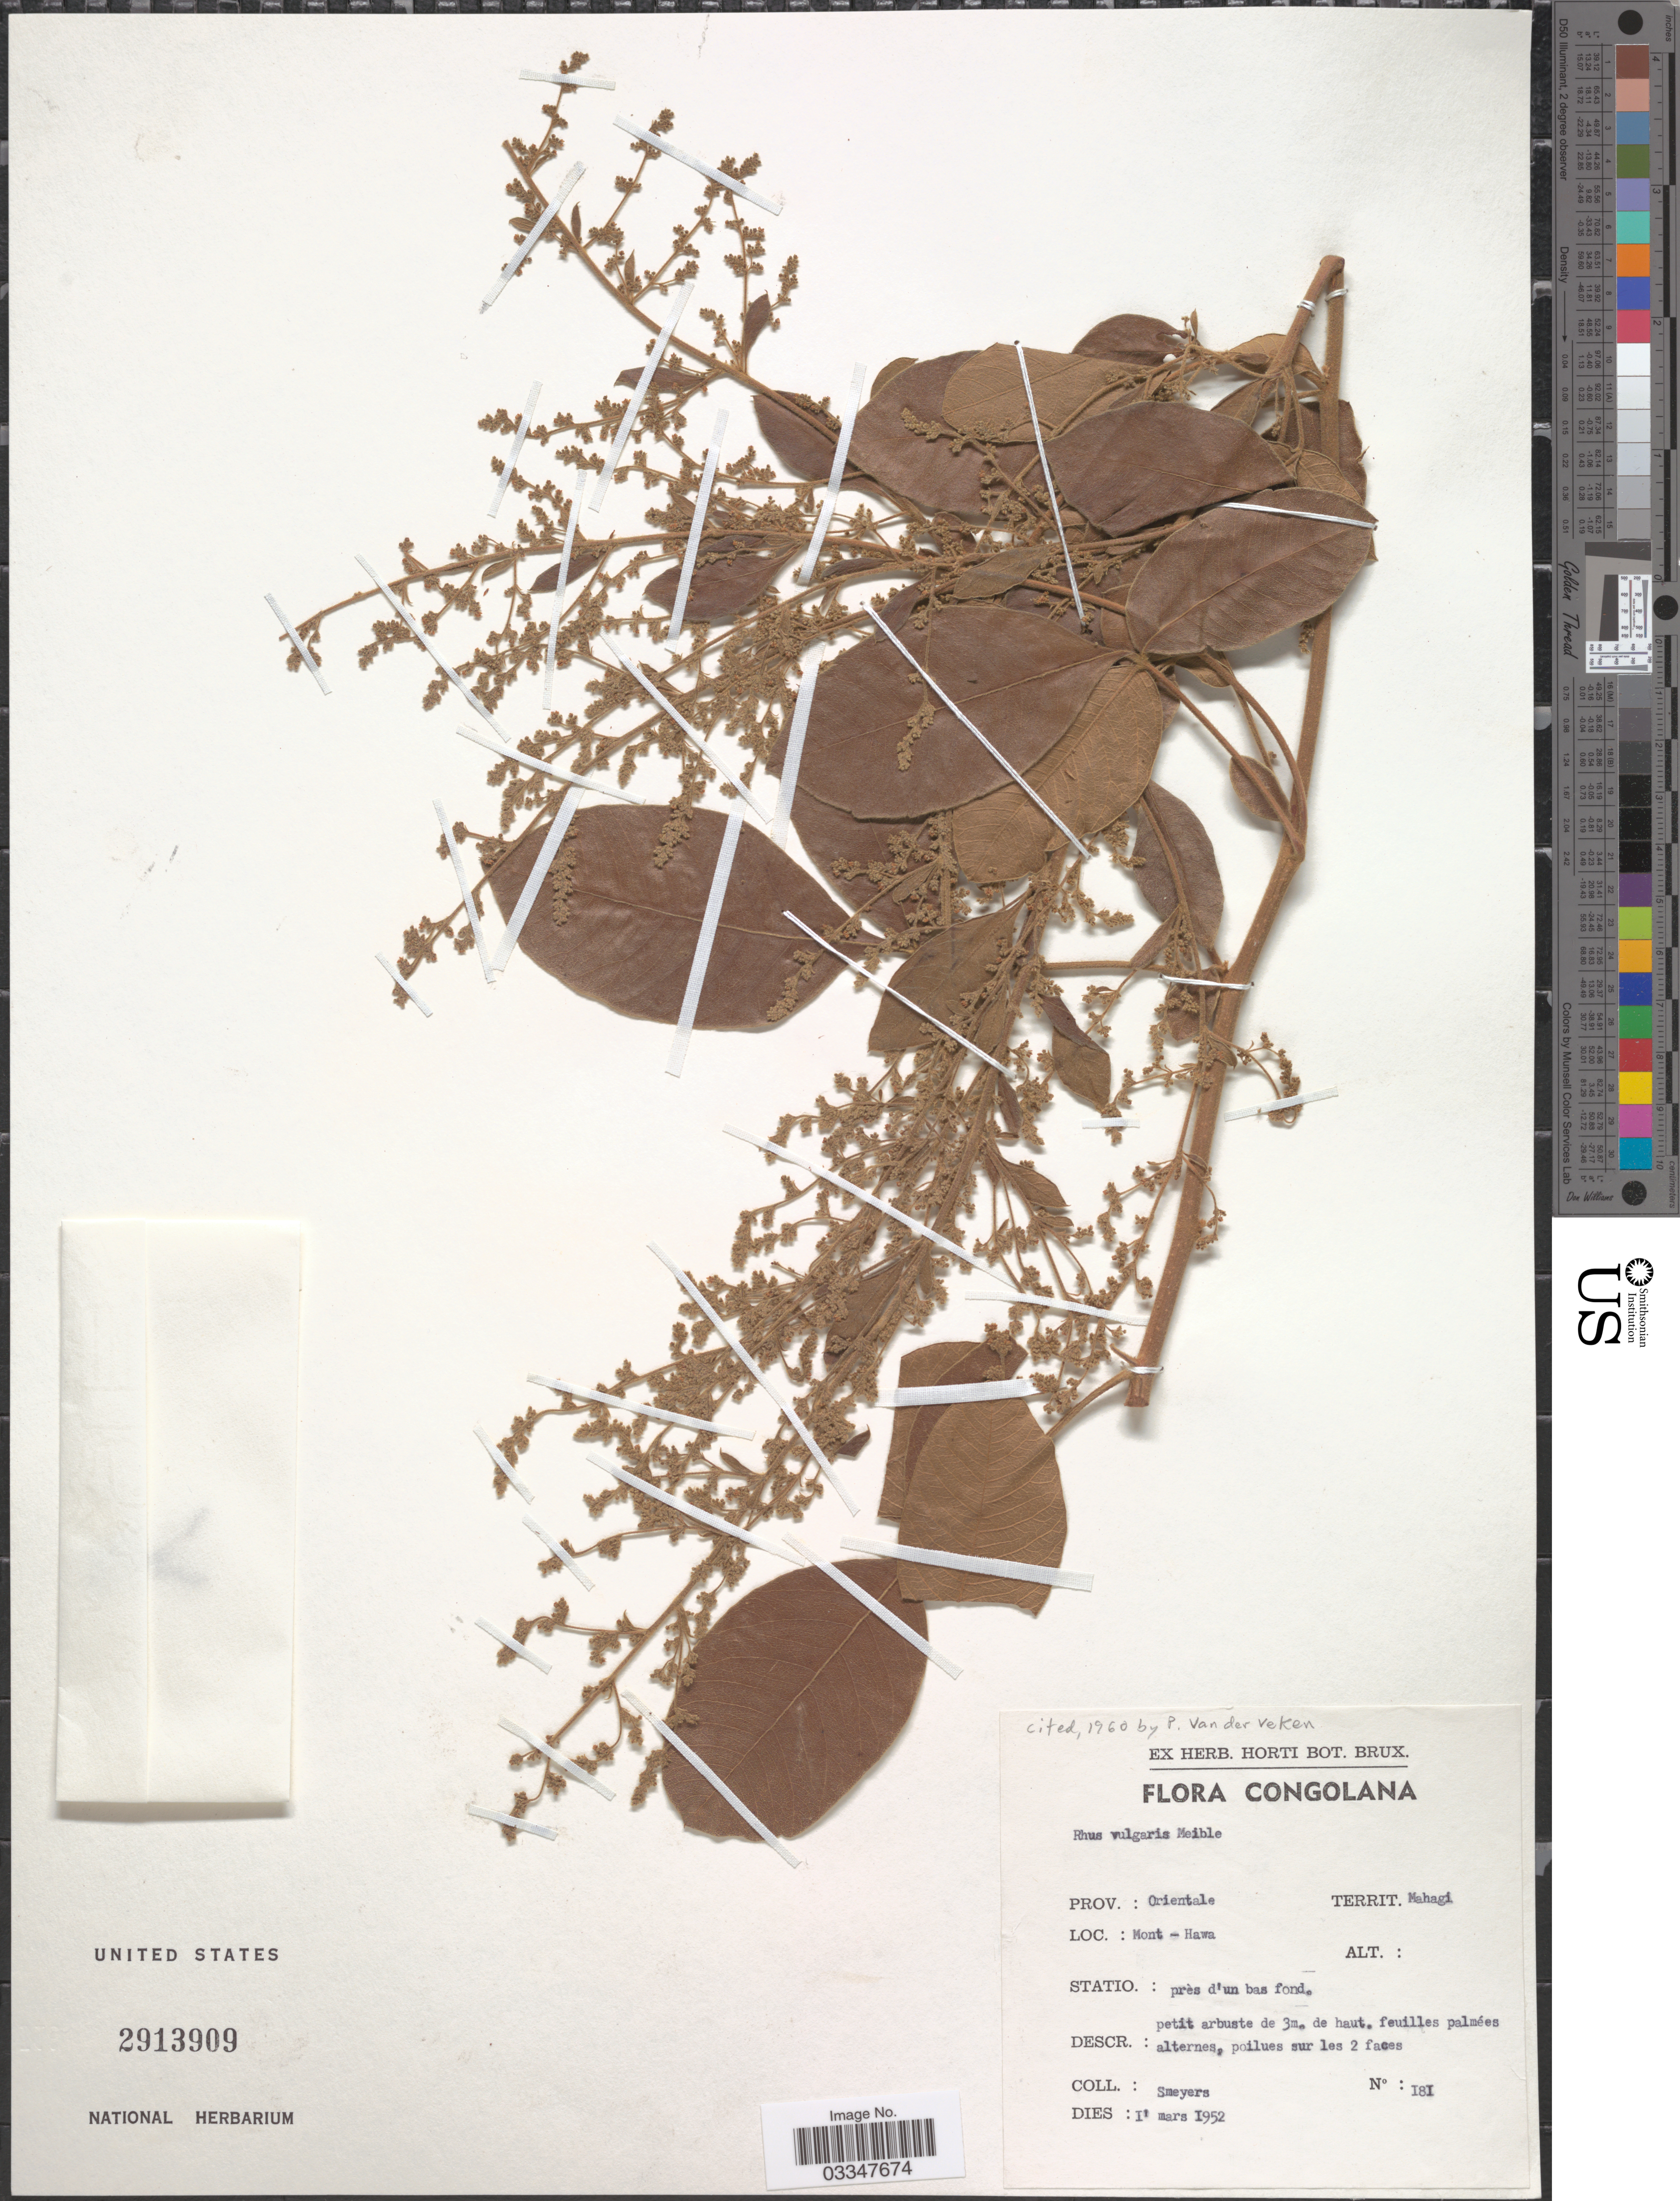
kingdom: Plantae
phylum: Tracheophyta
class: Magnoliopsida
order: Sapindales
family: Anacardiaceae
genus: Rhus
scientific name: Rhus vulgaris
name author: Meikle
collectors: -. Smeyers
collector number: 181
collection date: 1952-03-01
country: Congo, Democratic Republic of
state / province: Ituri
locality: Congolia. Prov.: Orientale. Territ.: Mahagi. Mont-Hawa.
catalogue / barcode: US 2913909